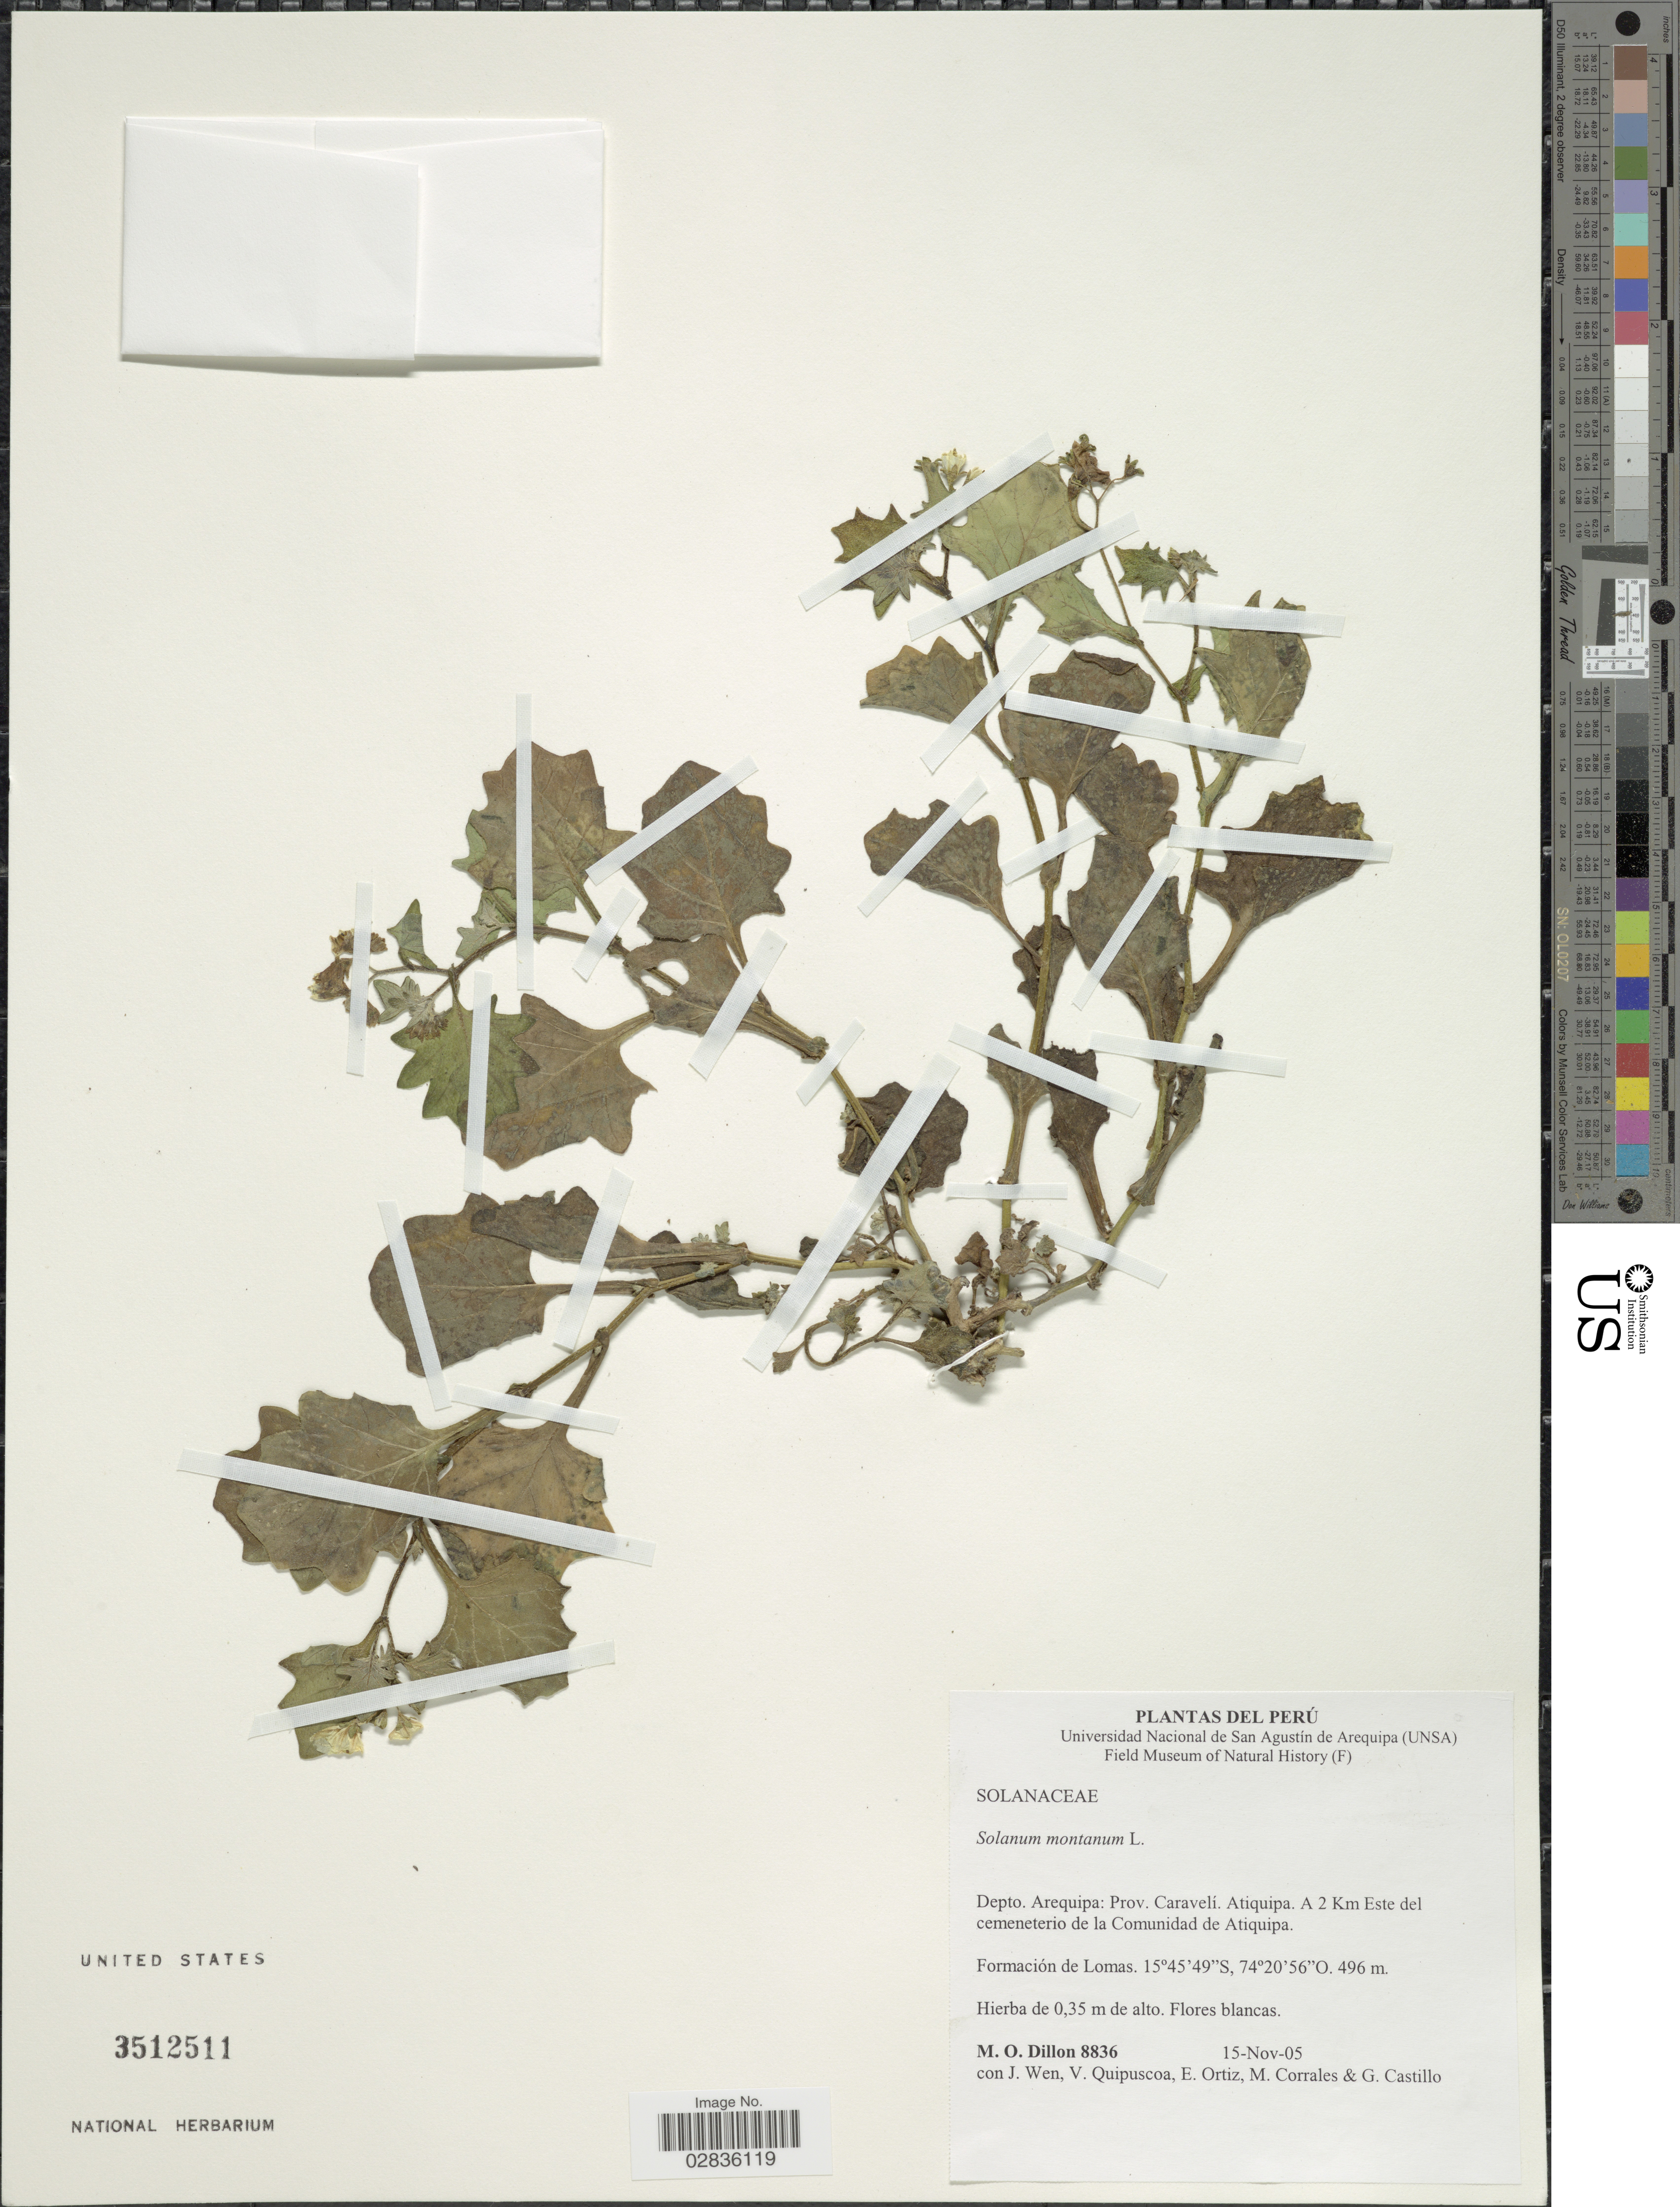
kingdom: Plantae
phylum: Tracheophyta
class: Magnoliopsida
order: Solanales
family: Solanaceae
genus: Solanum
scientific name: Solanum montanum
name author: L.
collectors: M. O. Dillon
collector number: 8836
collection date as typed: Transcribed d/m/y: 15/11/5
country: Peru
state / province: Arequipa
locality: Depto. Arequipa: Prov. Caravelí. Atiquipa. A 2 Km Este del cementario de la Cumunidad de Atiquipa. Formación de Lomas.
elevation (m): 496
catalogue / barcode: US 3512511